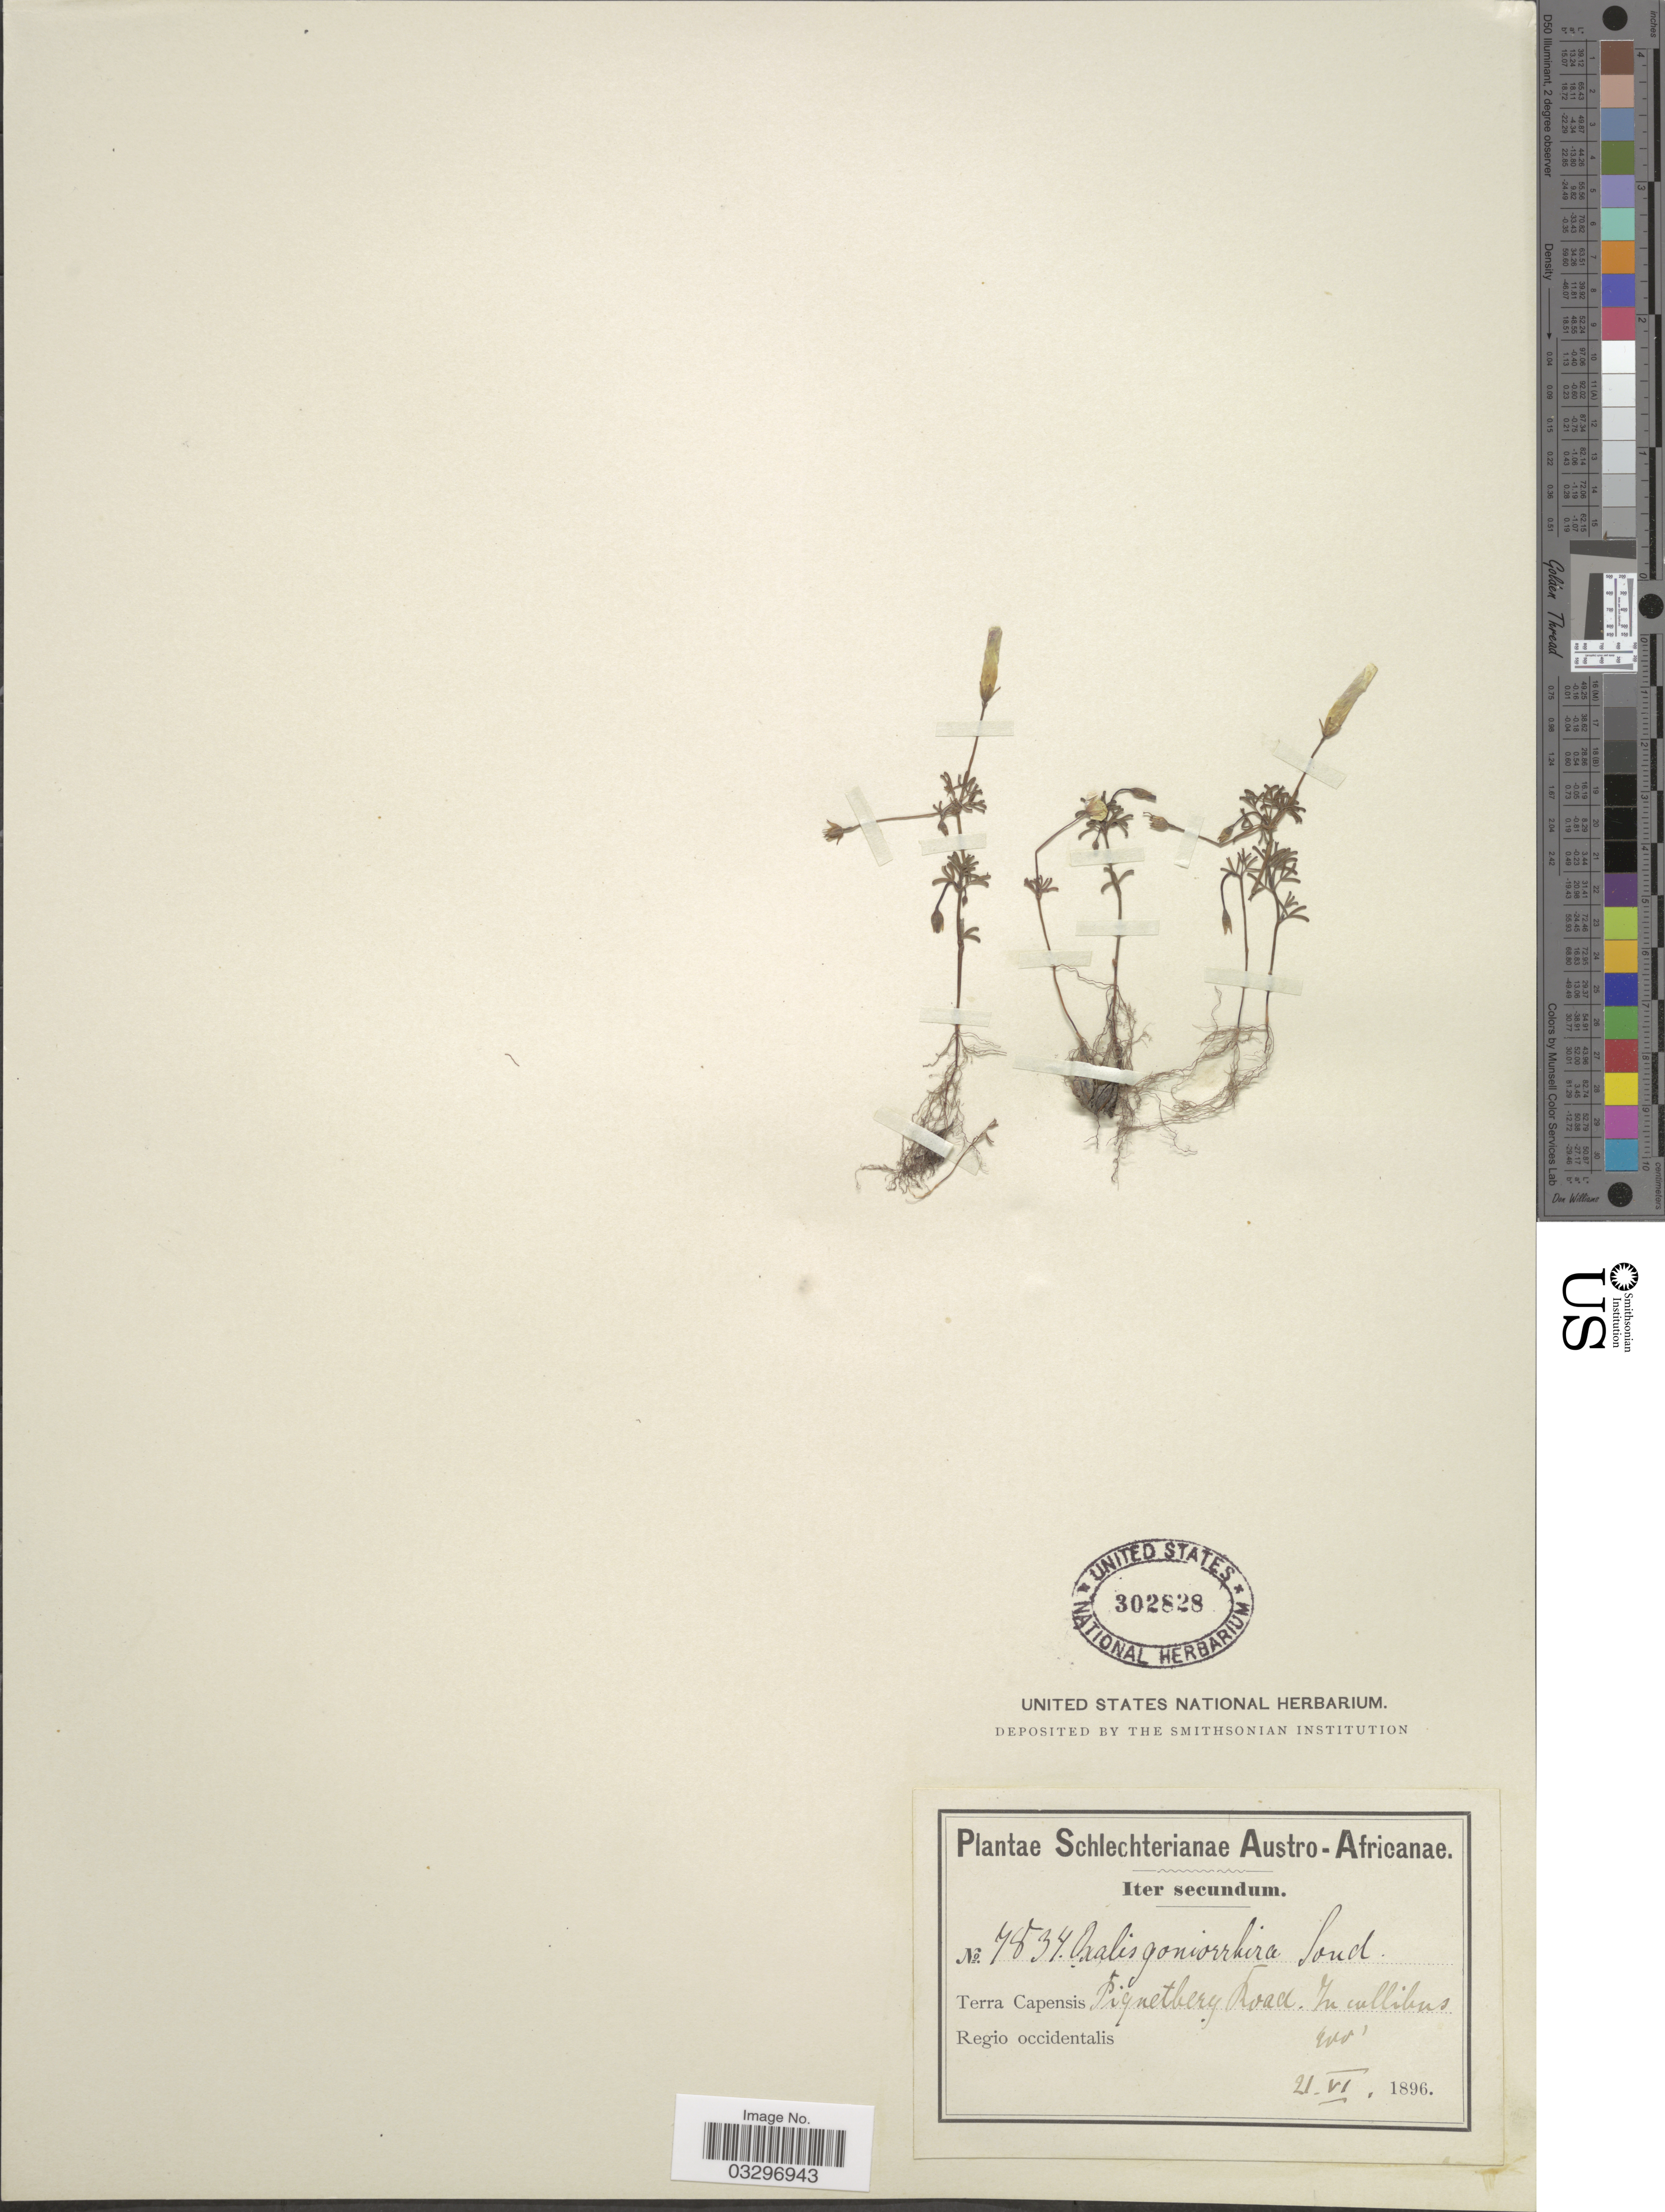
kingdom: Plantae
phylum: Tracheophyta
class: Magnoliopsida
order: Oxalidales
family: Oxalidaceae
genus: Oxalis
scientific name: Oxalis goniorhiza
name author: Eckl. & Zeyh.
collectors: Schlechter, --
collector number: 7834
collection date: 1896-06-21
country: South Africa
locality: Austro-Africanae. Terra Capensis. Piquetberg Road. In collibus. Regio occidentalis.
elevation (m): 122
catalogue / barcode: US 302828